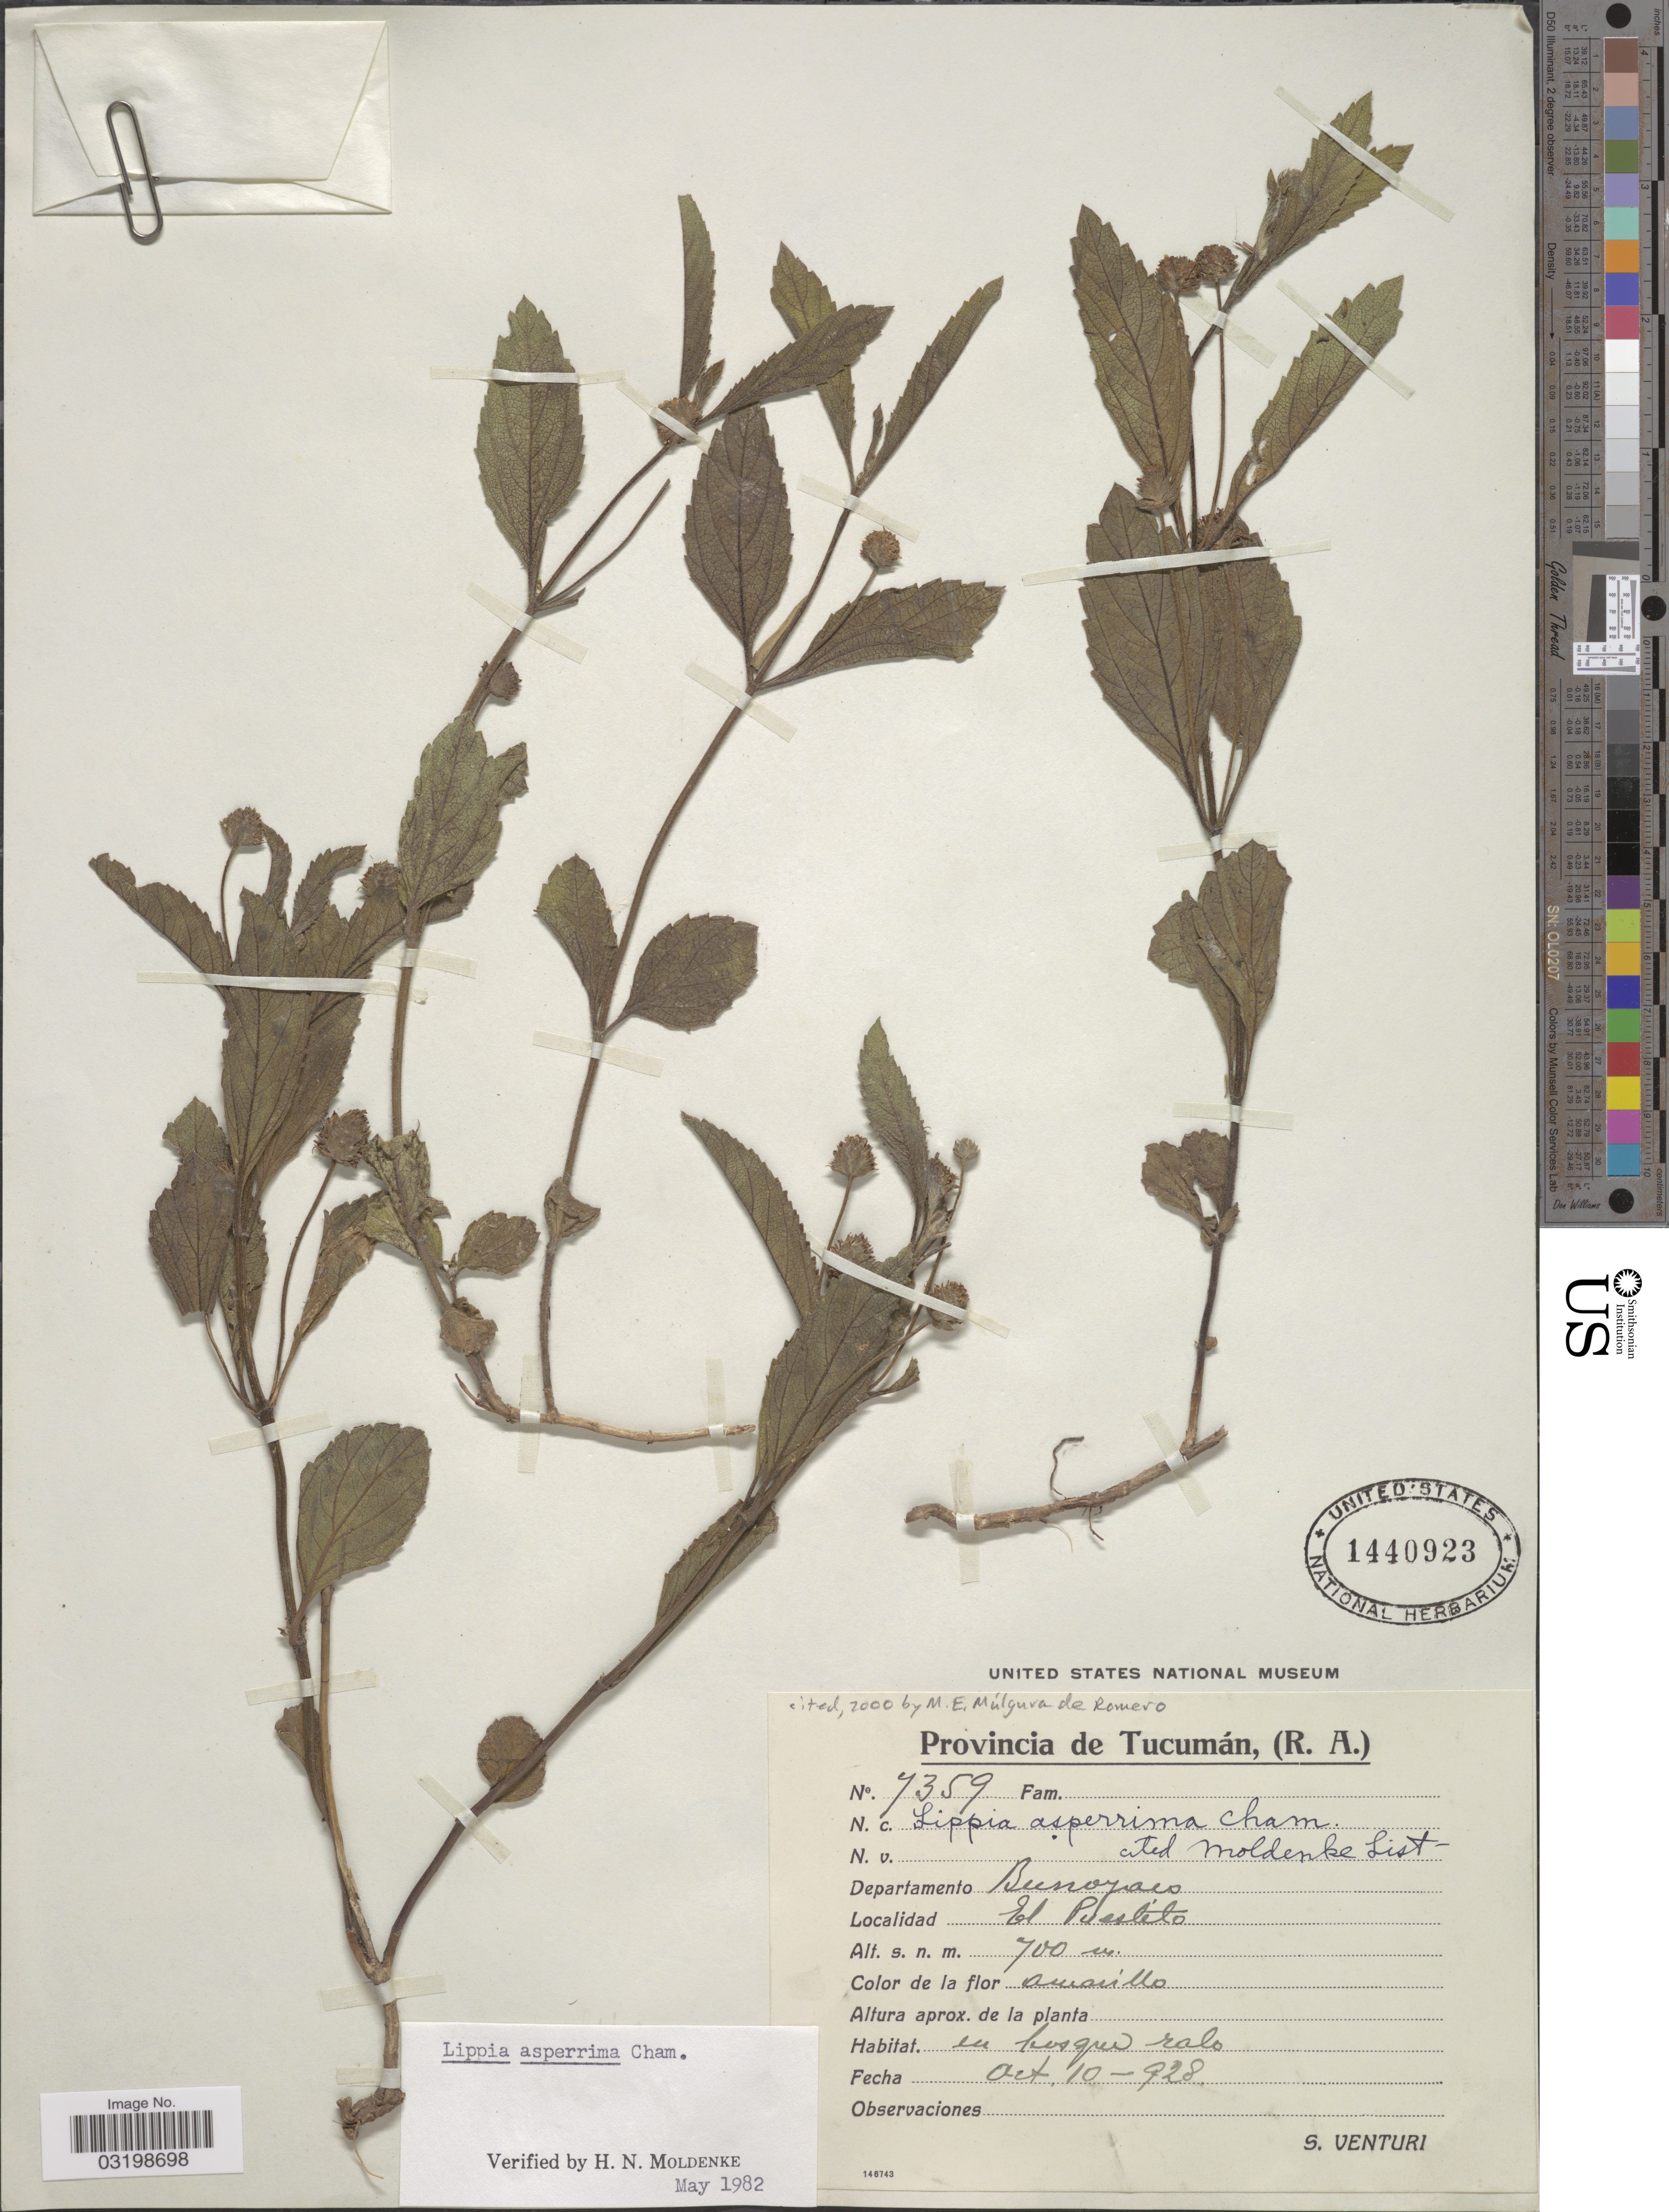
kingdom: Plantae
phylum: Tracheophyta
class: Magnoliopsida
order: Lamiales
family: Verbenaceae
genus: Lippia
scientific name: Lippia asperrima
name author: Cham.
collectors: S. Venturi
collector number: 7359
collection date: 1928-10-10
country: Argentina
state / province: Tucuman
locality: Departamento Bunoyaco. El Puestito.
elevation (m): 700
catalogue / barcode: US 1440923